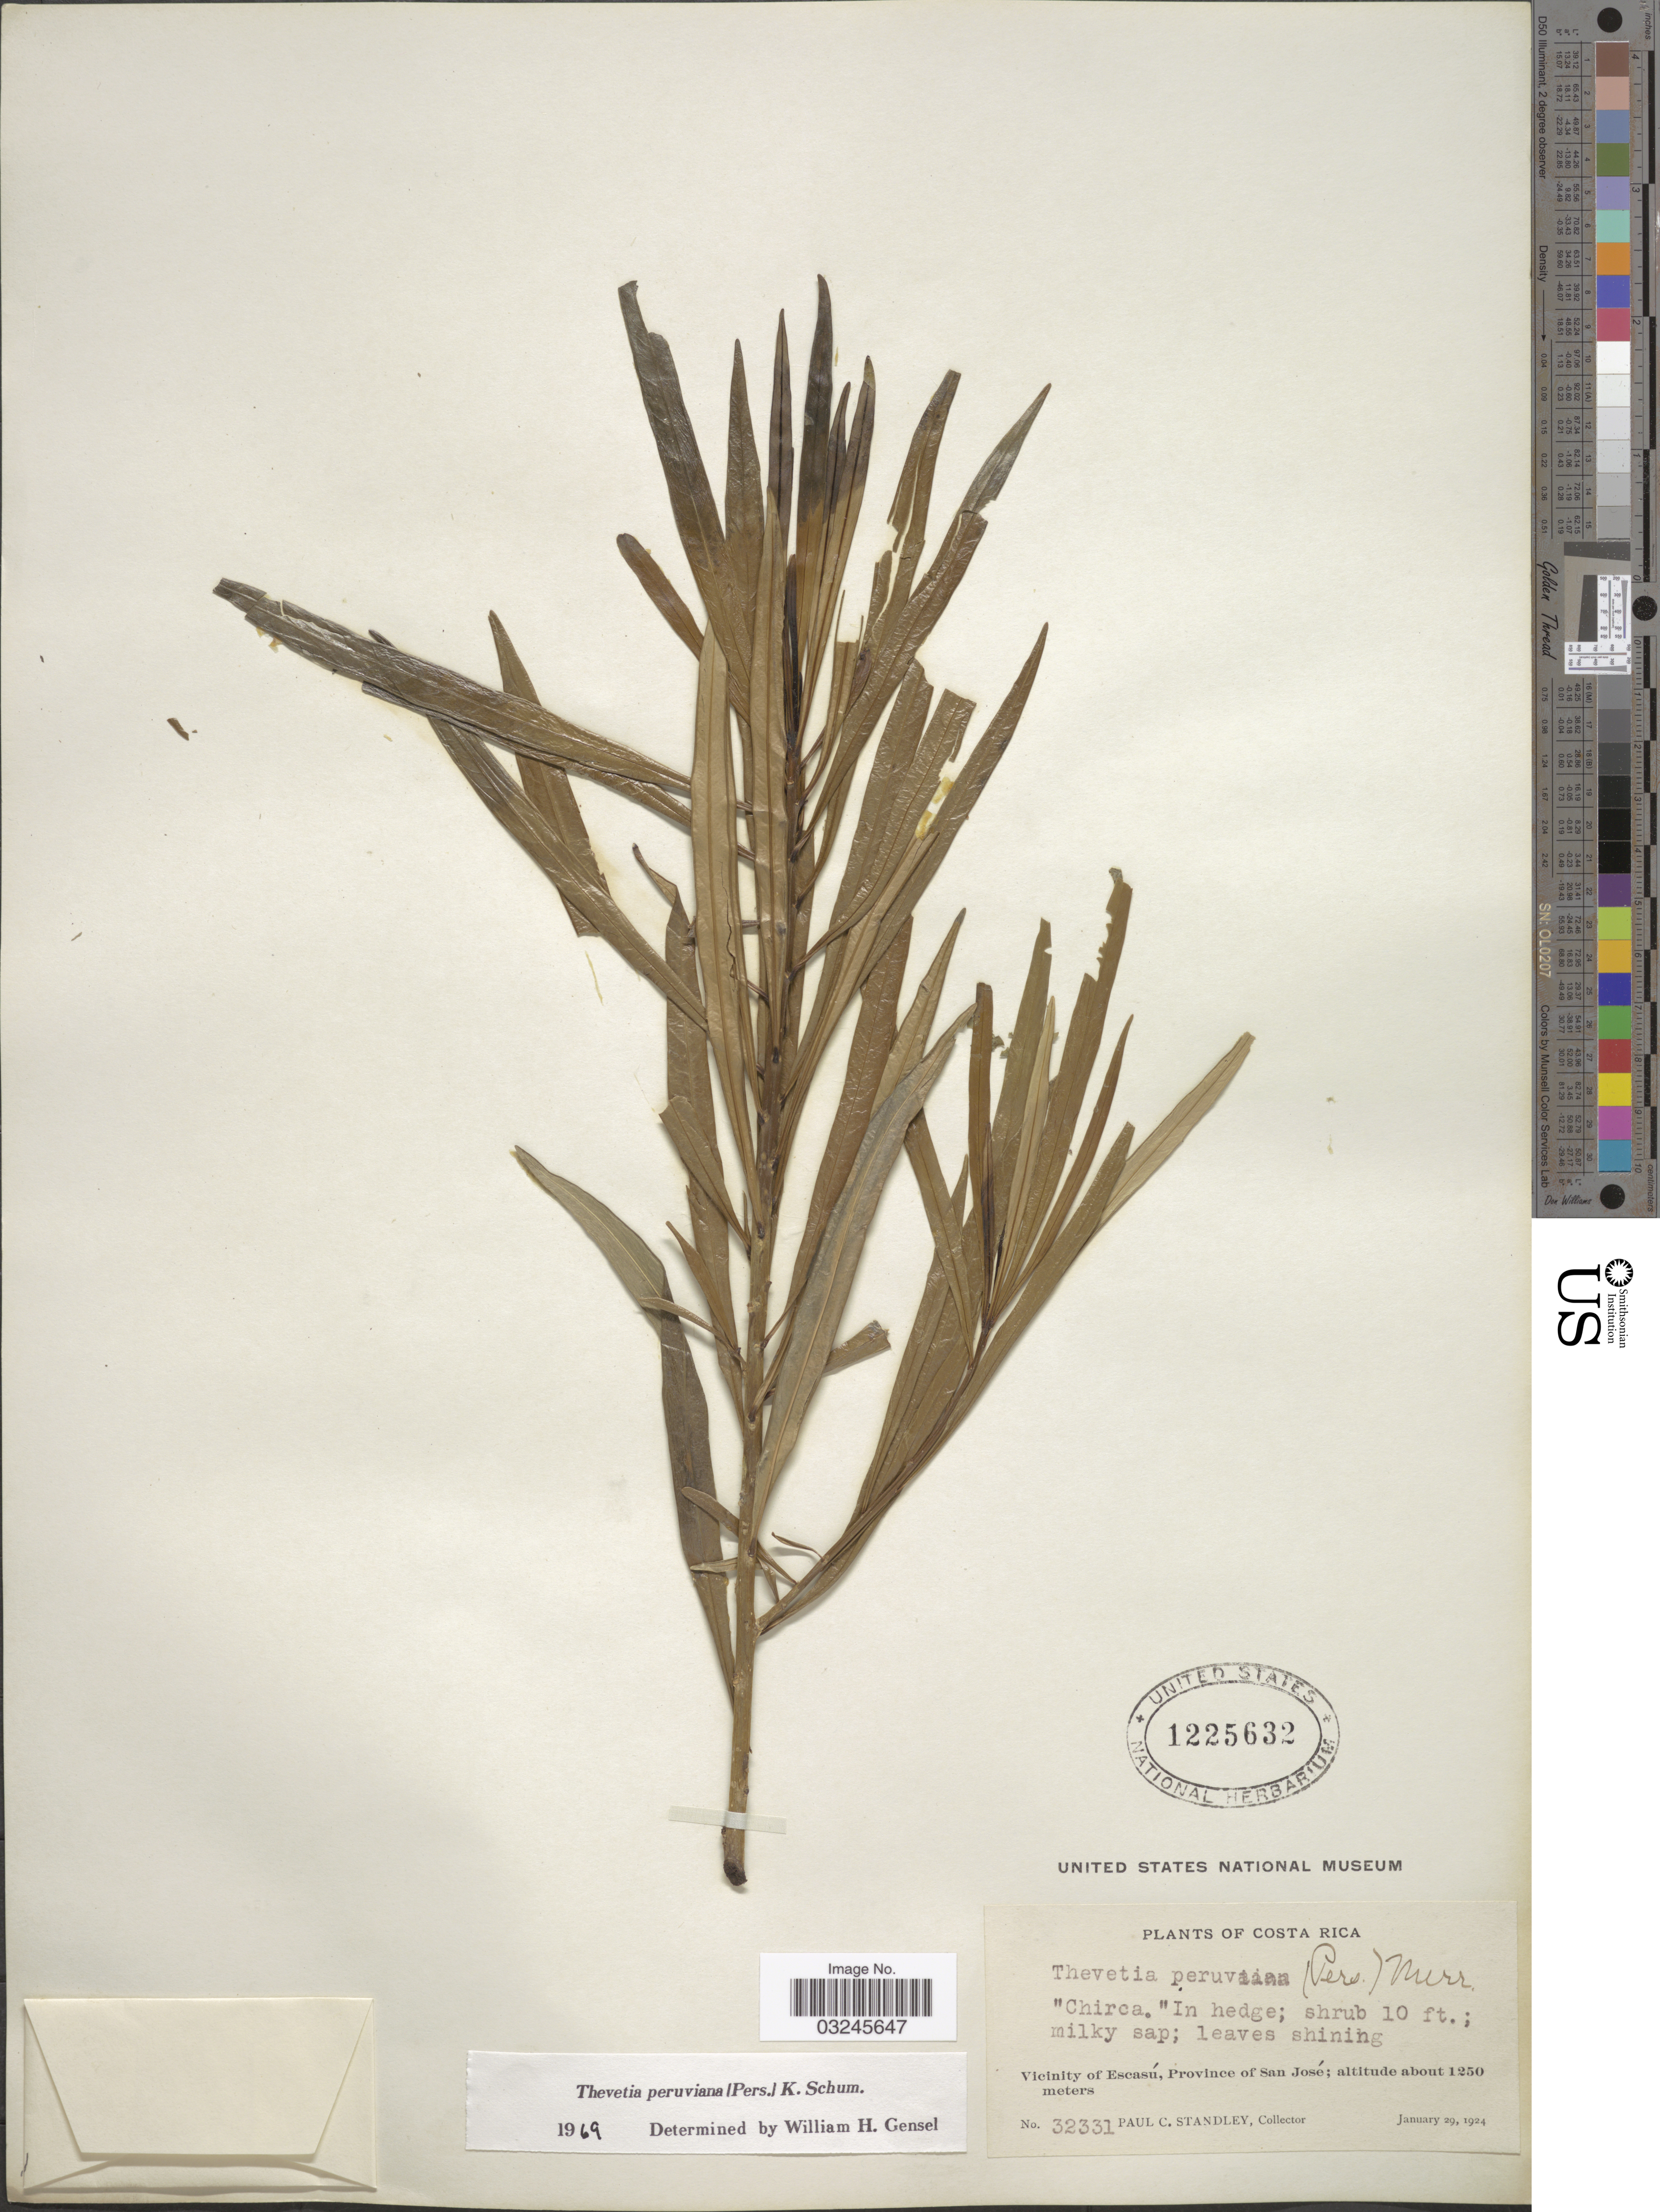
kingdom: Plantae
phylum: Tracheophyta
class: Magnoliopsida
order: Gentianales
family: Apocynaceae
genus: Thevetia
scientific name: Thevetia peruviana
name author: (Pers.) K. Schum.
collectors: P. C. Standley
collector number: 32331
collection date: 1924-01-29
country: Costa Rica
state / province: San José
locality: Vicinity of Escasú, Province of San José.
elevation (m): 1250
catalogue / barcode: US 1225632